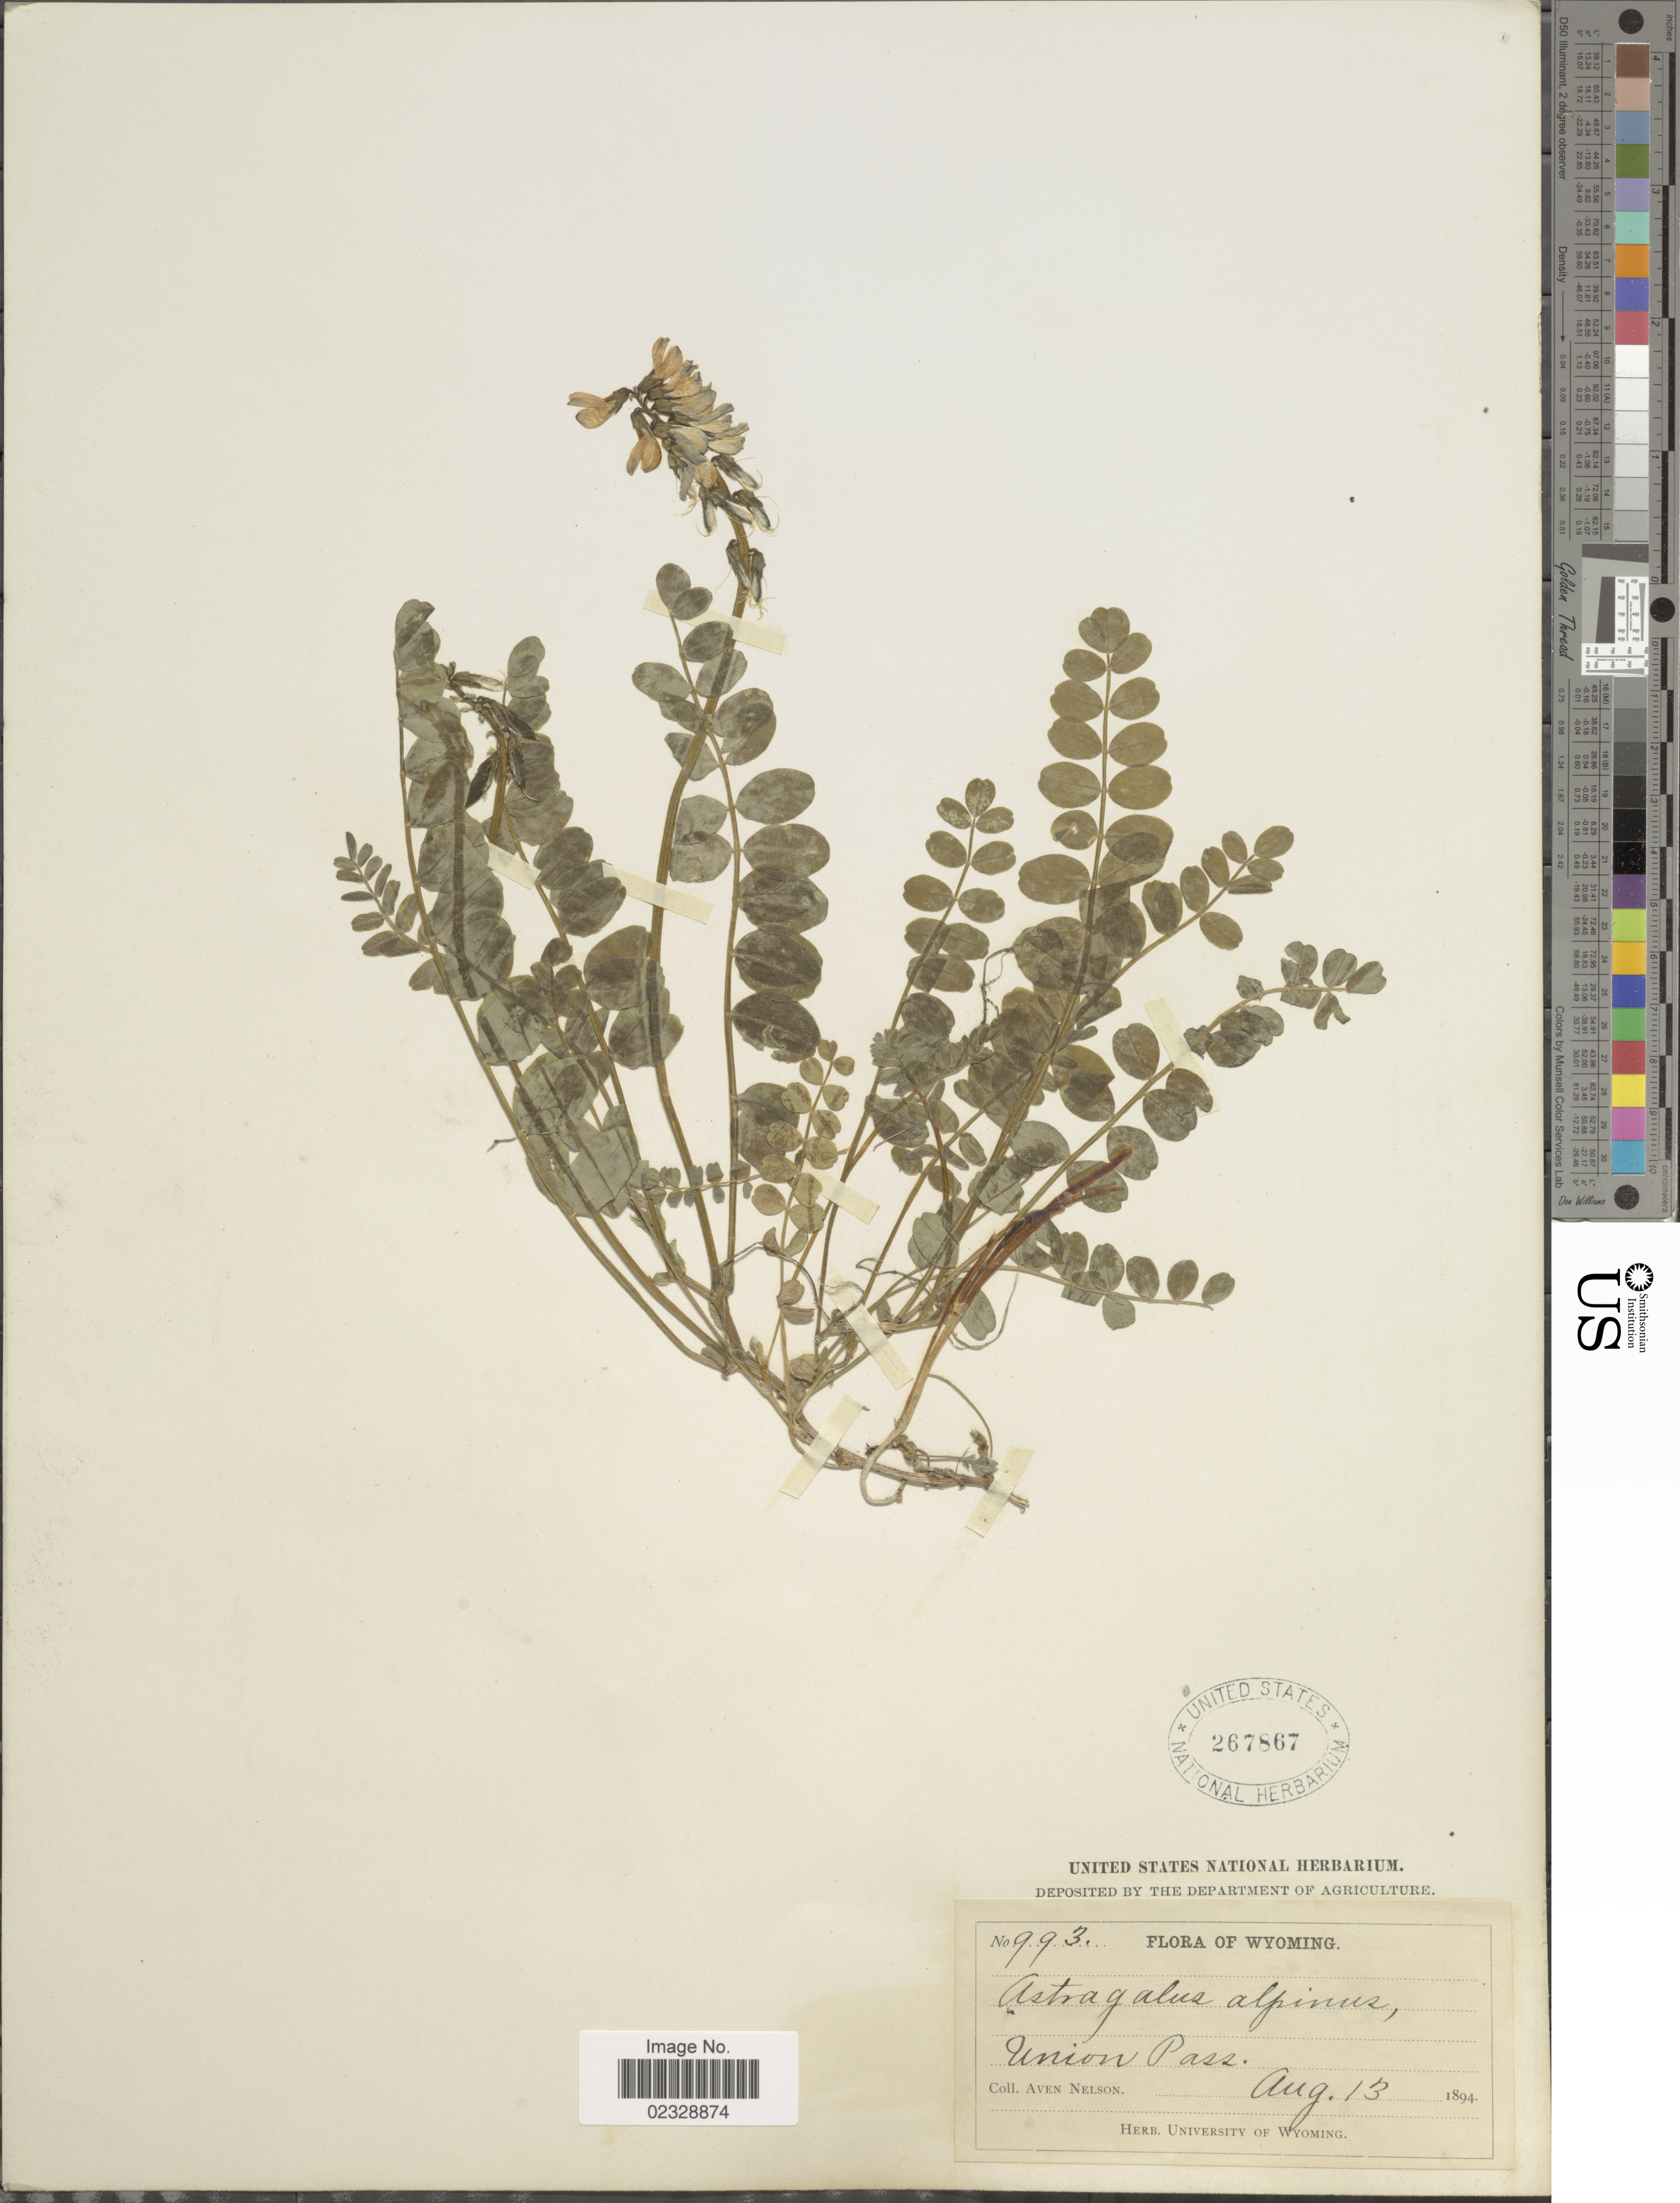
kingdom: Plantae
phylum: Tracheophyta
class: Magnoliopsida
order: Fabales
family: Fabaceae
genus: Astragalus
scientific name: Astragalus alpinus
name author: L.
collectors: A. Nelson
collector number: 993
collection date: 1894-08-13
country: United States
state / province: Wyoming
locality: Union Pass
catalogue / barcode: US 267867